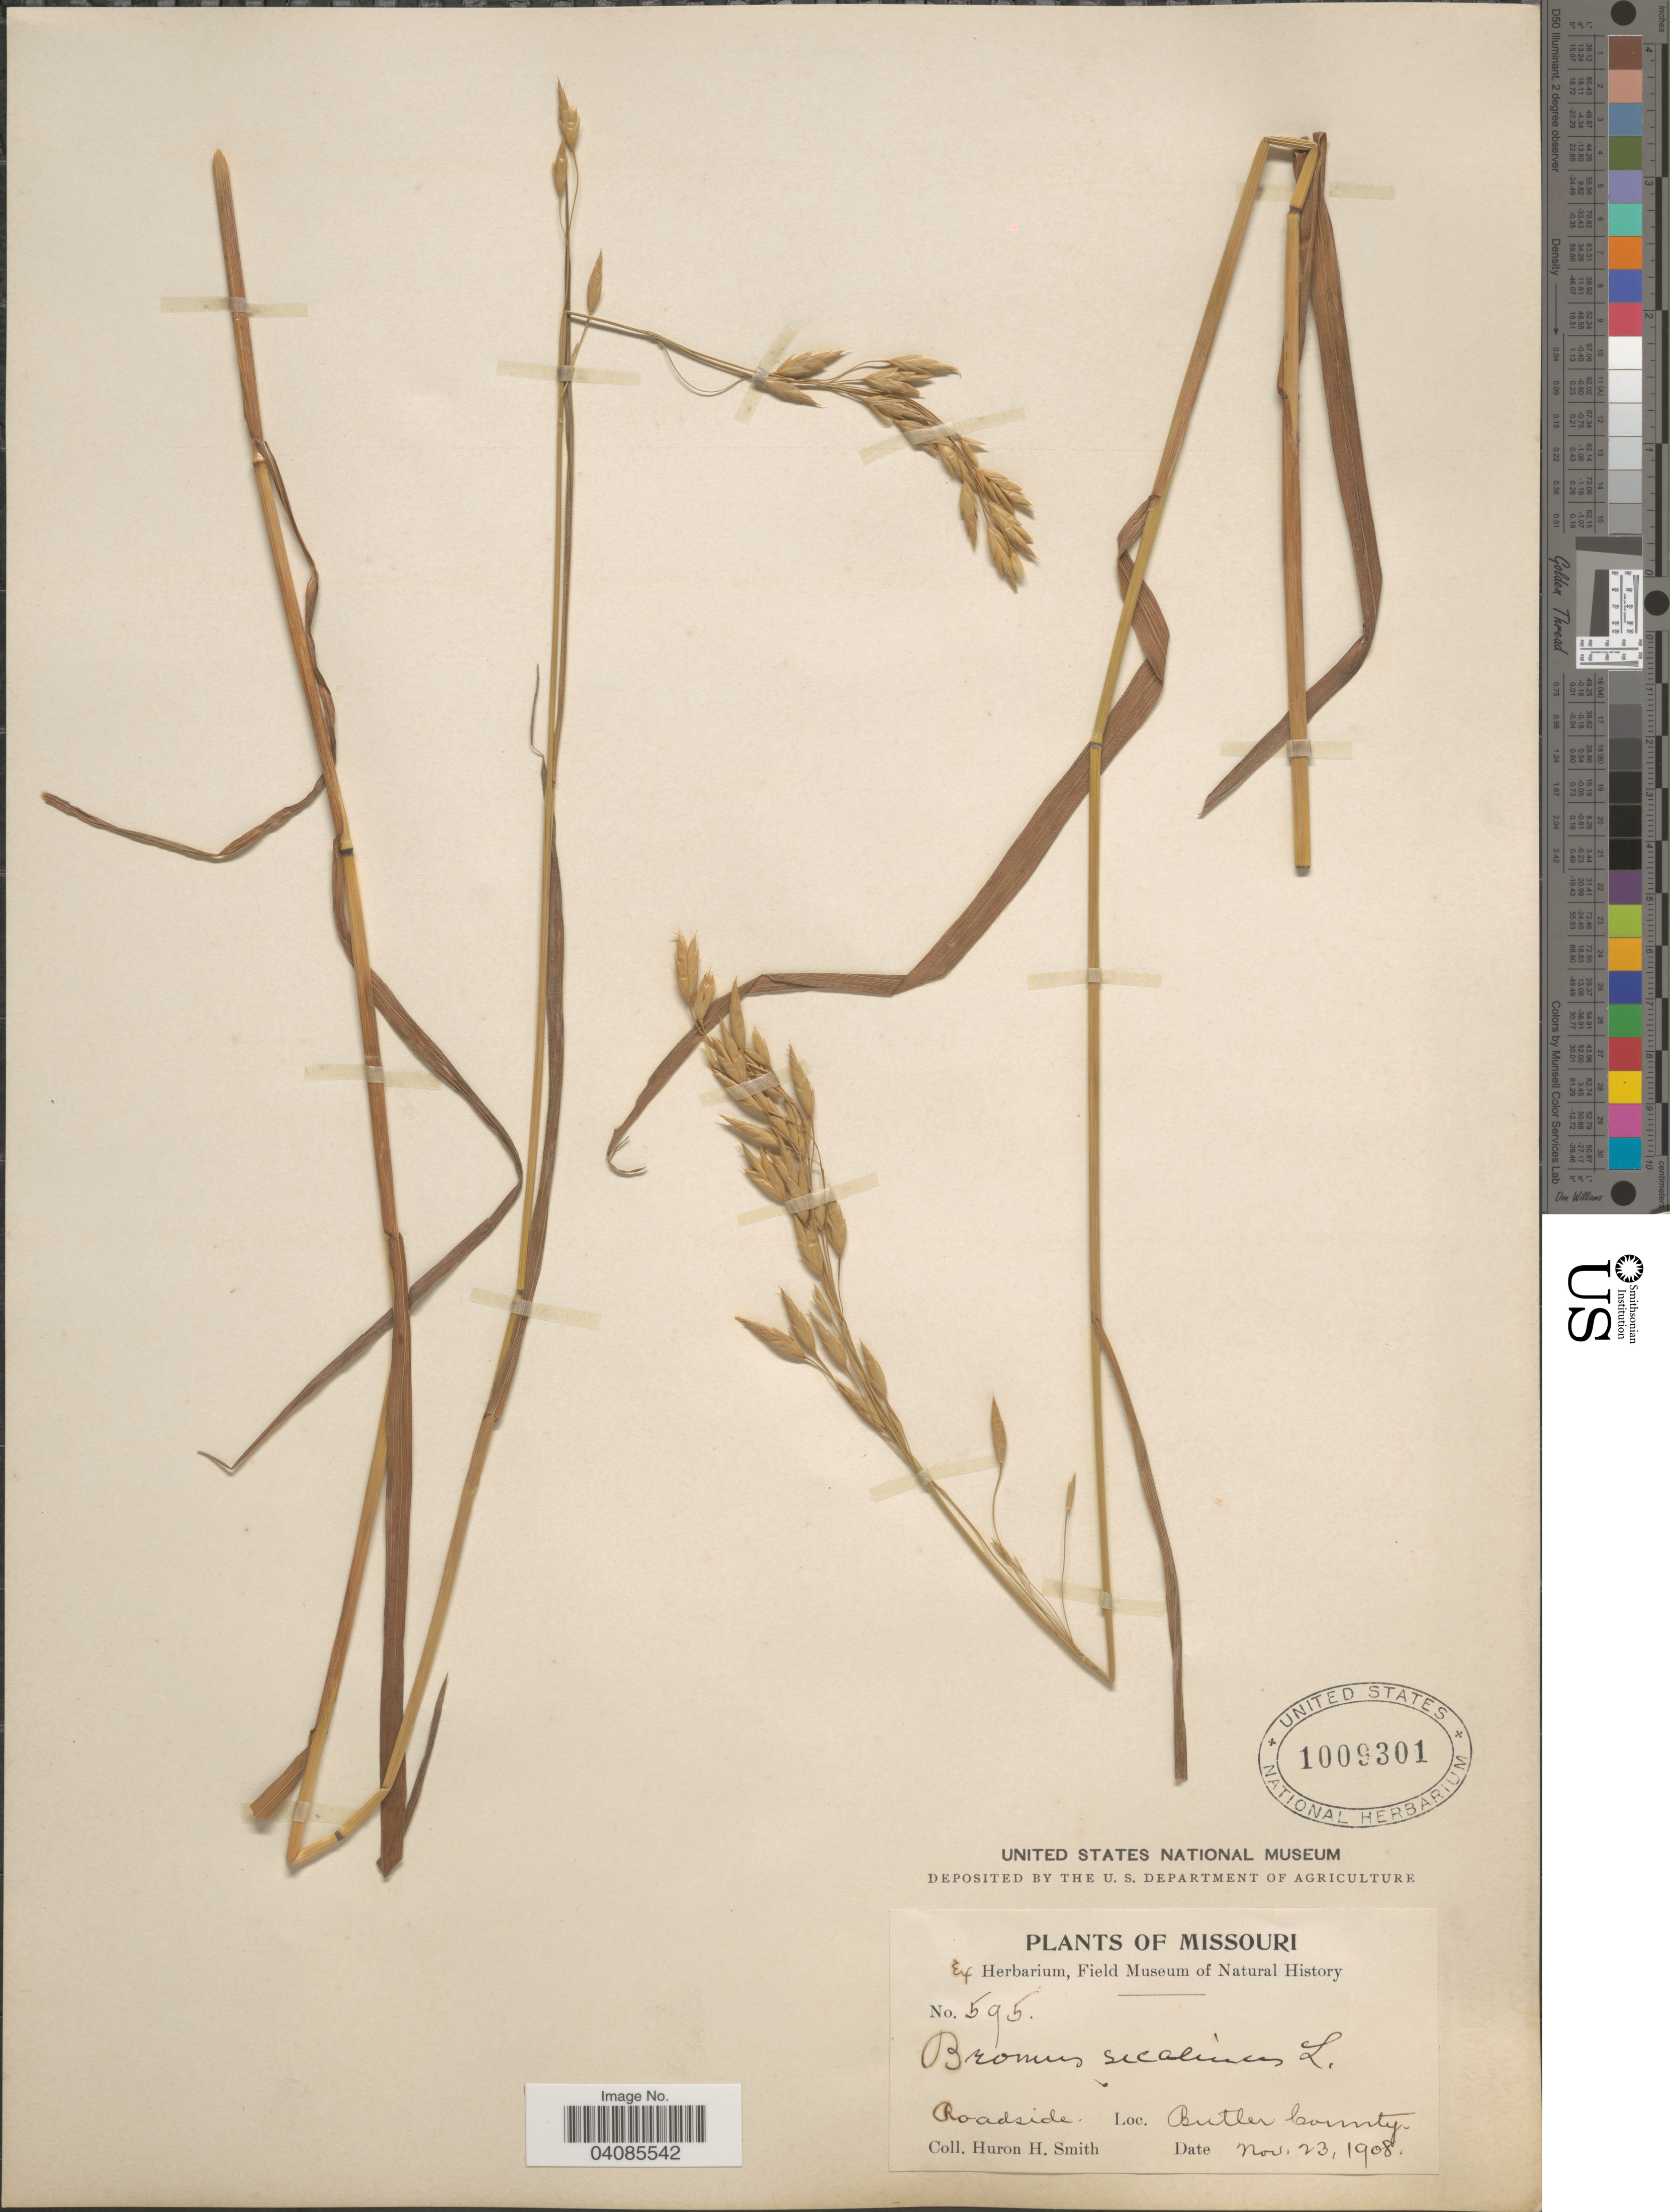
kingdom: Plantae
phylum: Tracheophyta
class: Liliopsida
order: Poales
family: Poaceae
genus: Bromus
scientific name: Bromus secalinus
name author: L.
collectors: Huron H. Smith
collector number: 595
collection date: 1908-11-23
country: United States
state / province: Missouri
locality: Roadside. Butler County.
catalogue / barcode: US 1009301